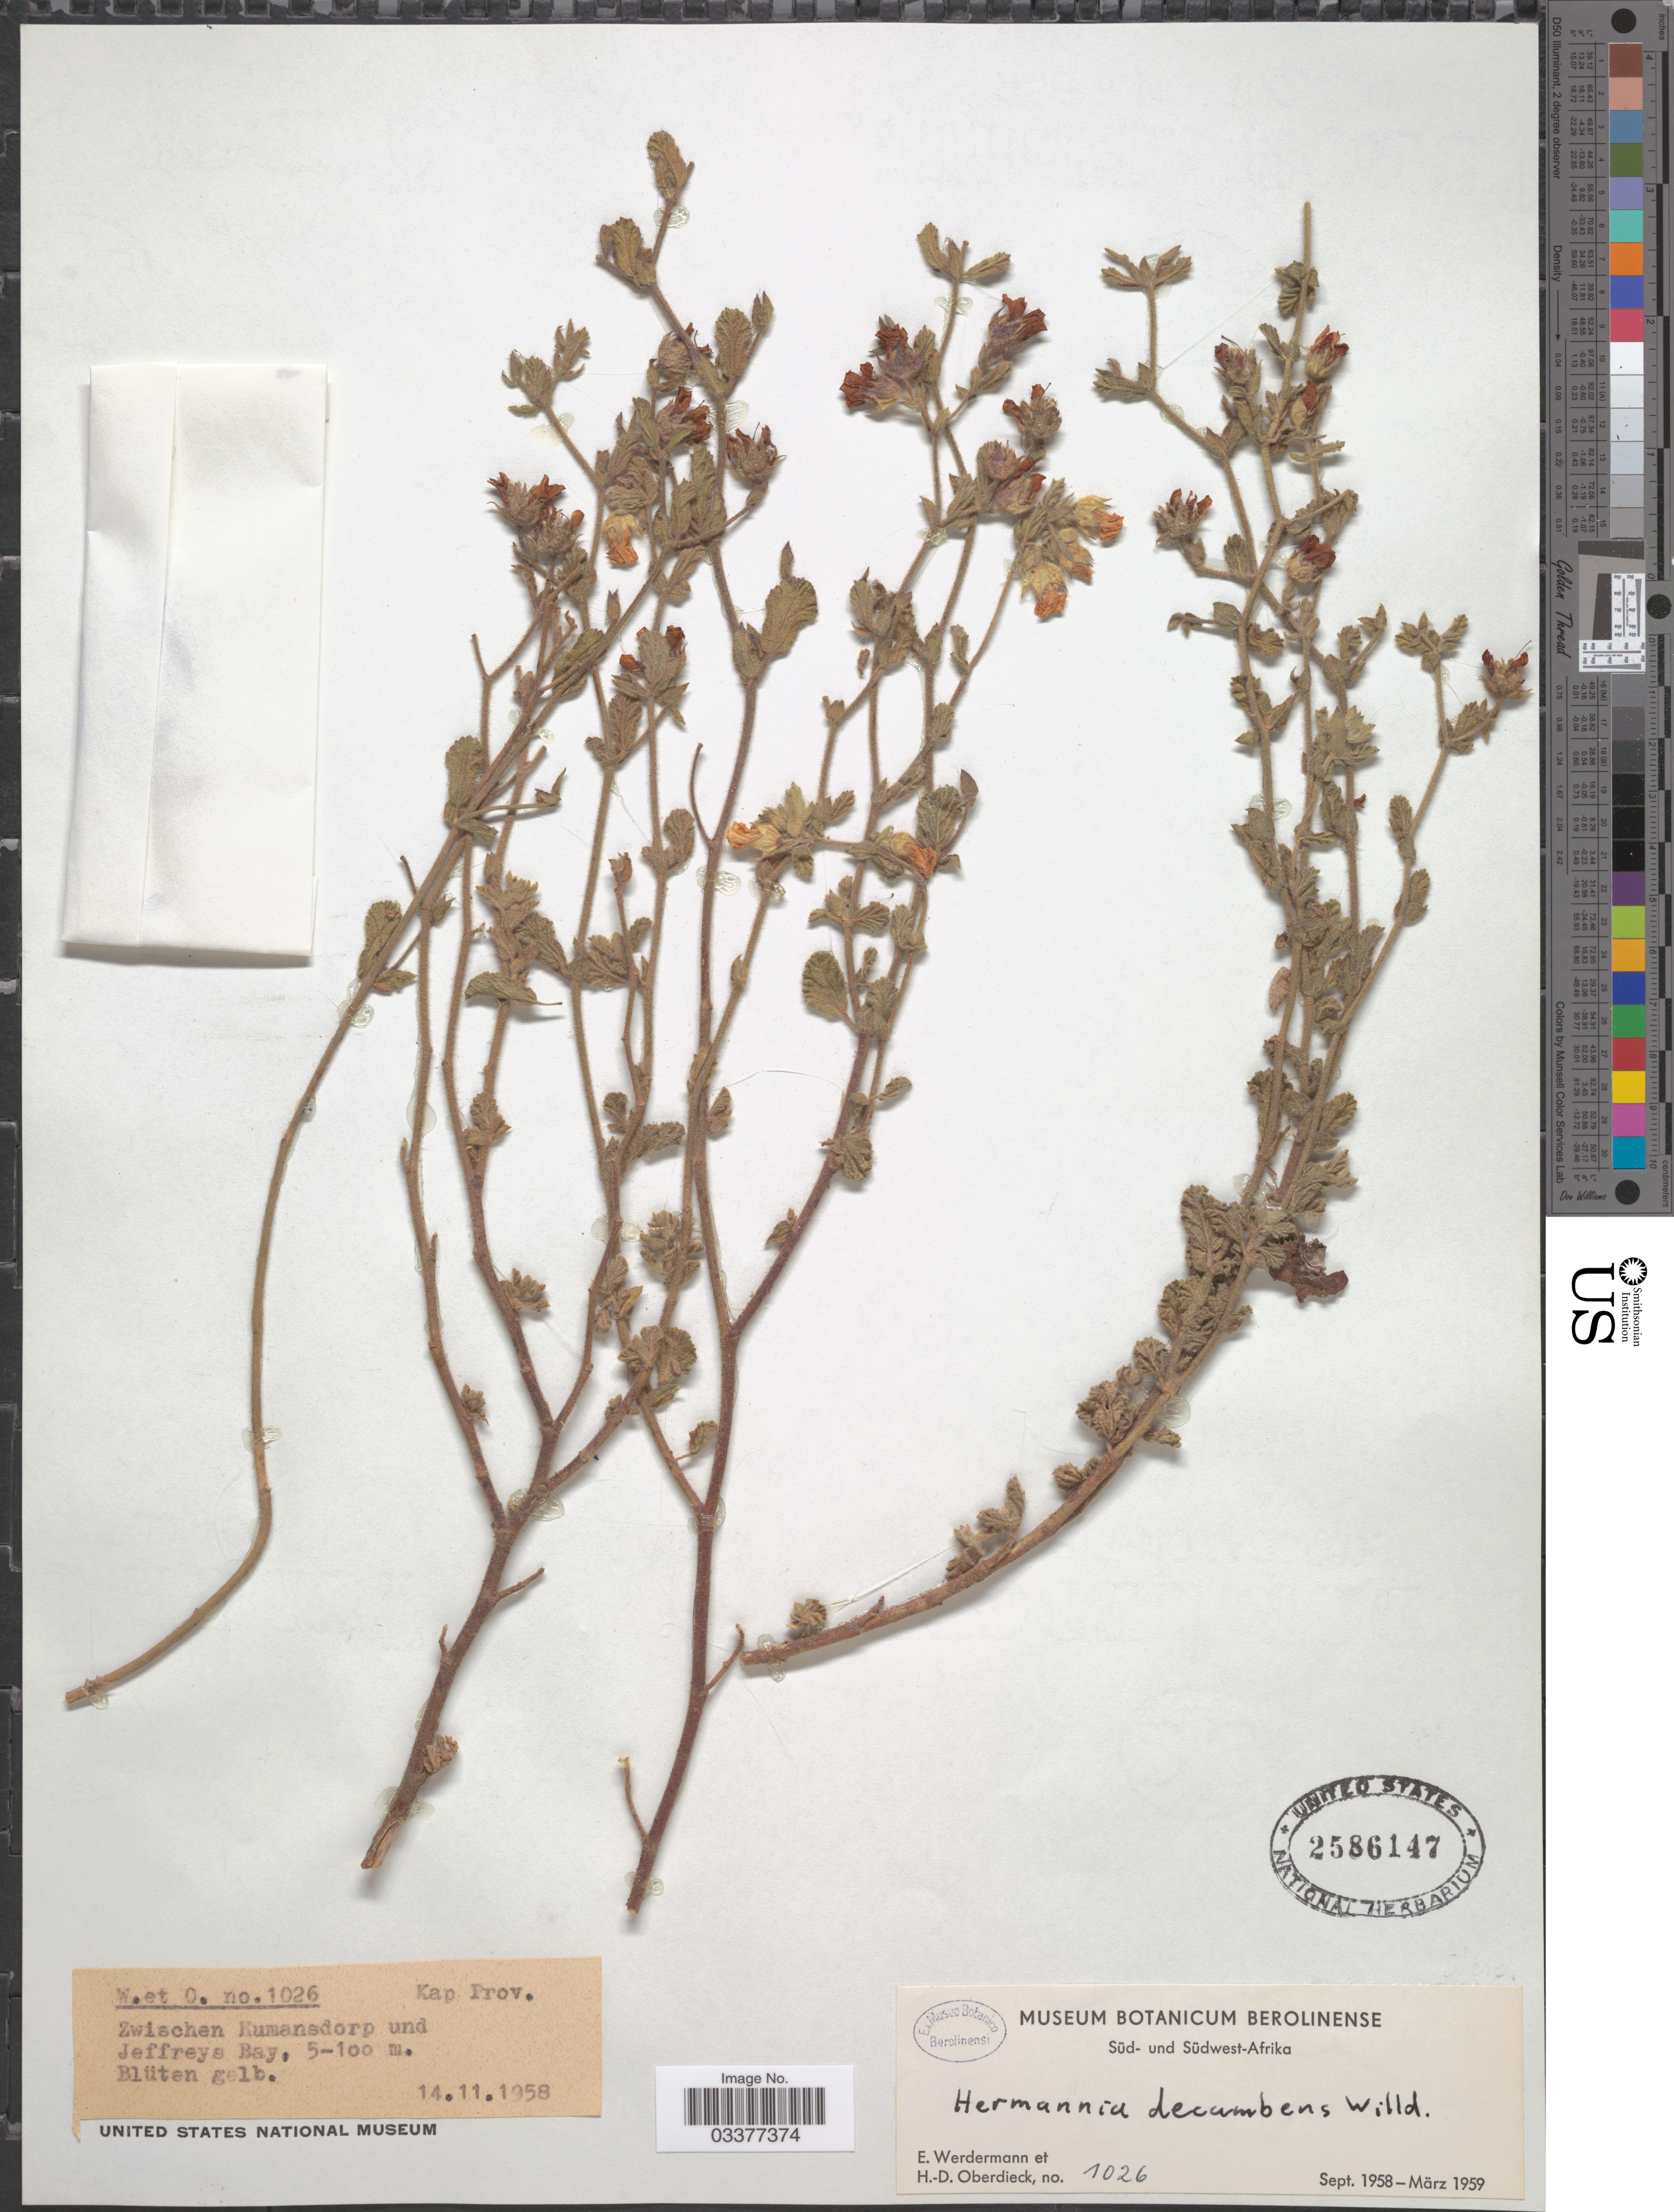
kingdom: Plantae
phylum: Tracheophyta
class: Magnoliopsida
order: Malvales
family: Malvaceae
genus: Hermannia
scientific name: Hermannia decumbens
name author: Willd. ex Spreng.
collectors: E. Werdermann & H. Oberdieck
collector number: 1026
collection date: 1958-11-14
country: South Africa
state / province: Eastern Cape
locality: Kap Prov. Zwischen Kumansdorp und Jeffreys Bay.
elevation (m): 5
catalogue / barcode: US 2586147